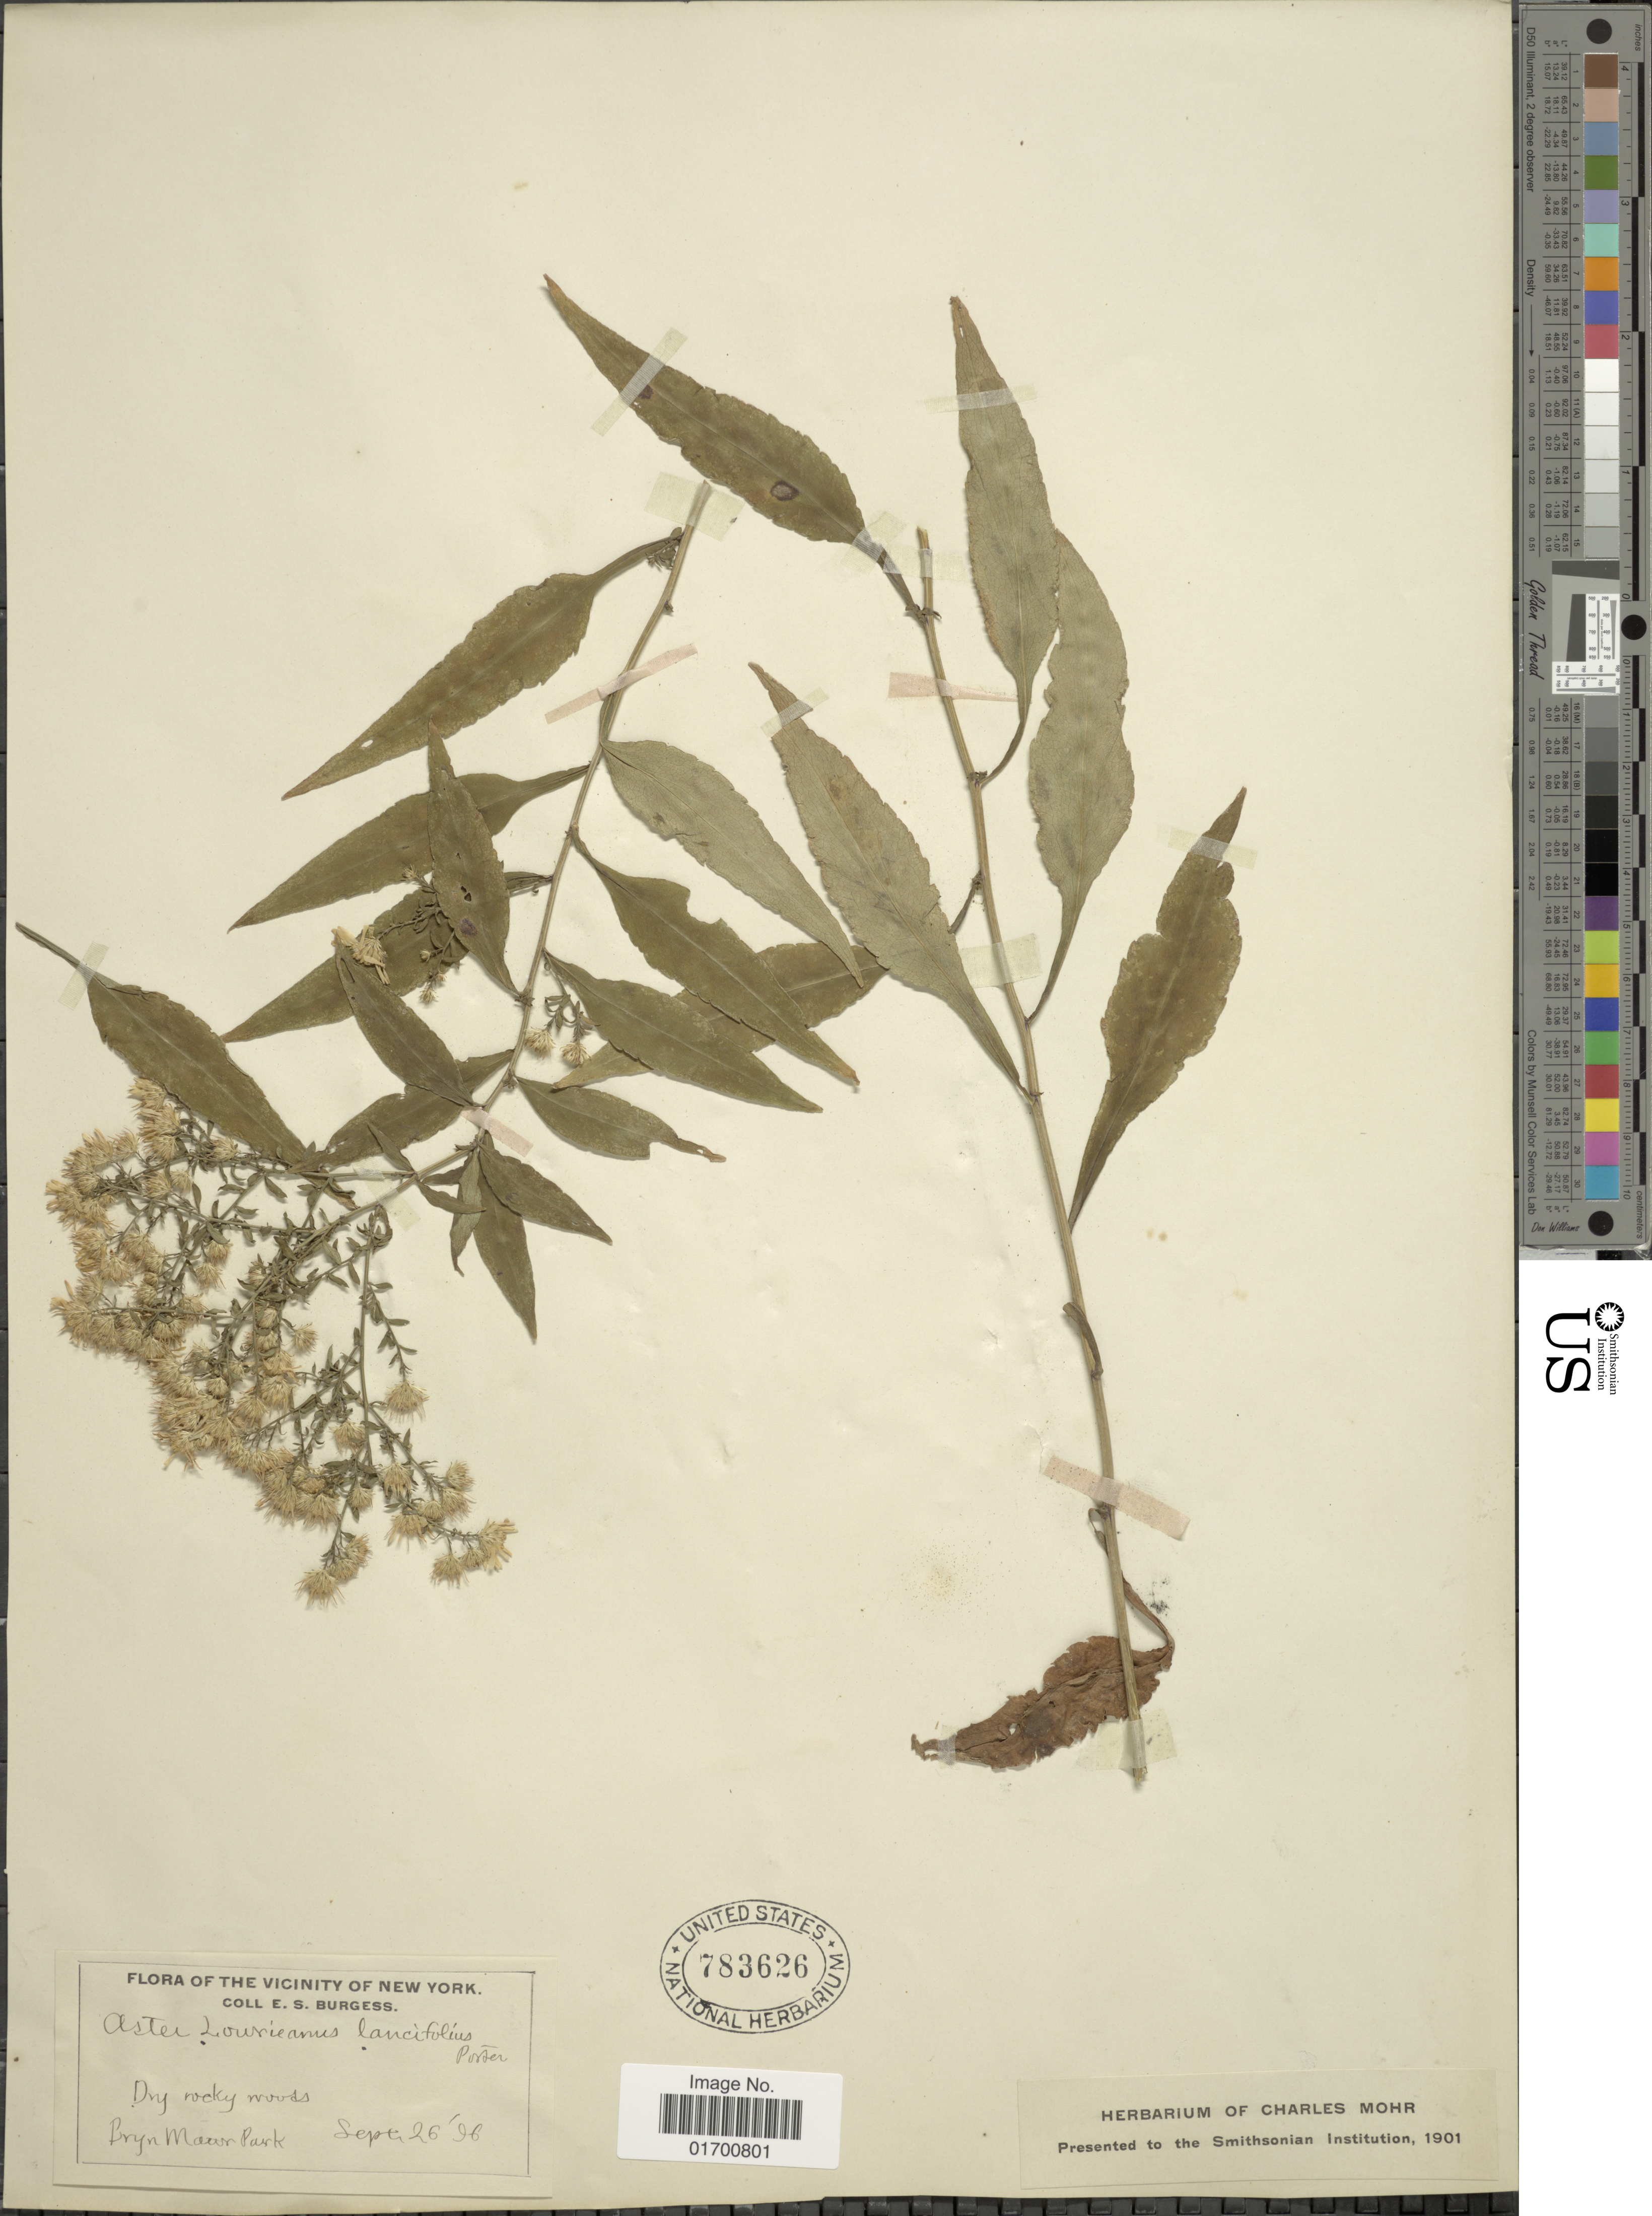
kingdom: Plantae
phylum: Tracheophyta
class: Magnoliopsida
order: Asterales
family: Asteraceae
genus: Symphyotrichum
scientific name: Symphyotrichum lowrieanum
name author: (Porter) G.L. Nesom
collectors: E. Burgess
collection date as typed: Transcribed d/m/y: 26/9/96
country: United States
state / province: New York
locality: Dry rocky woods, Bryn Mourn Park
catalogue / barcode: US 783626